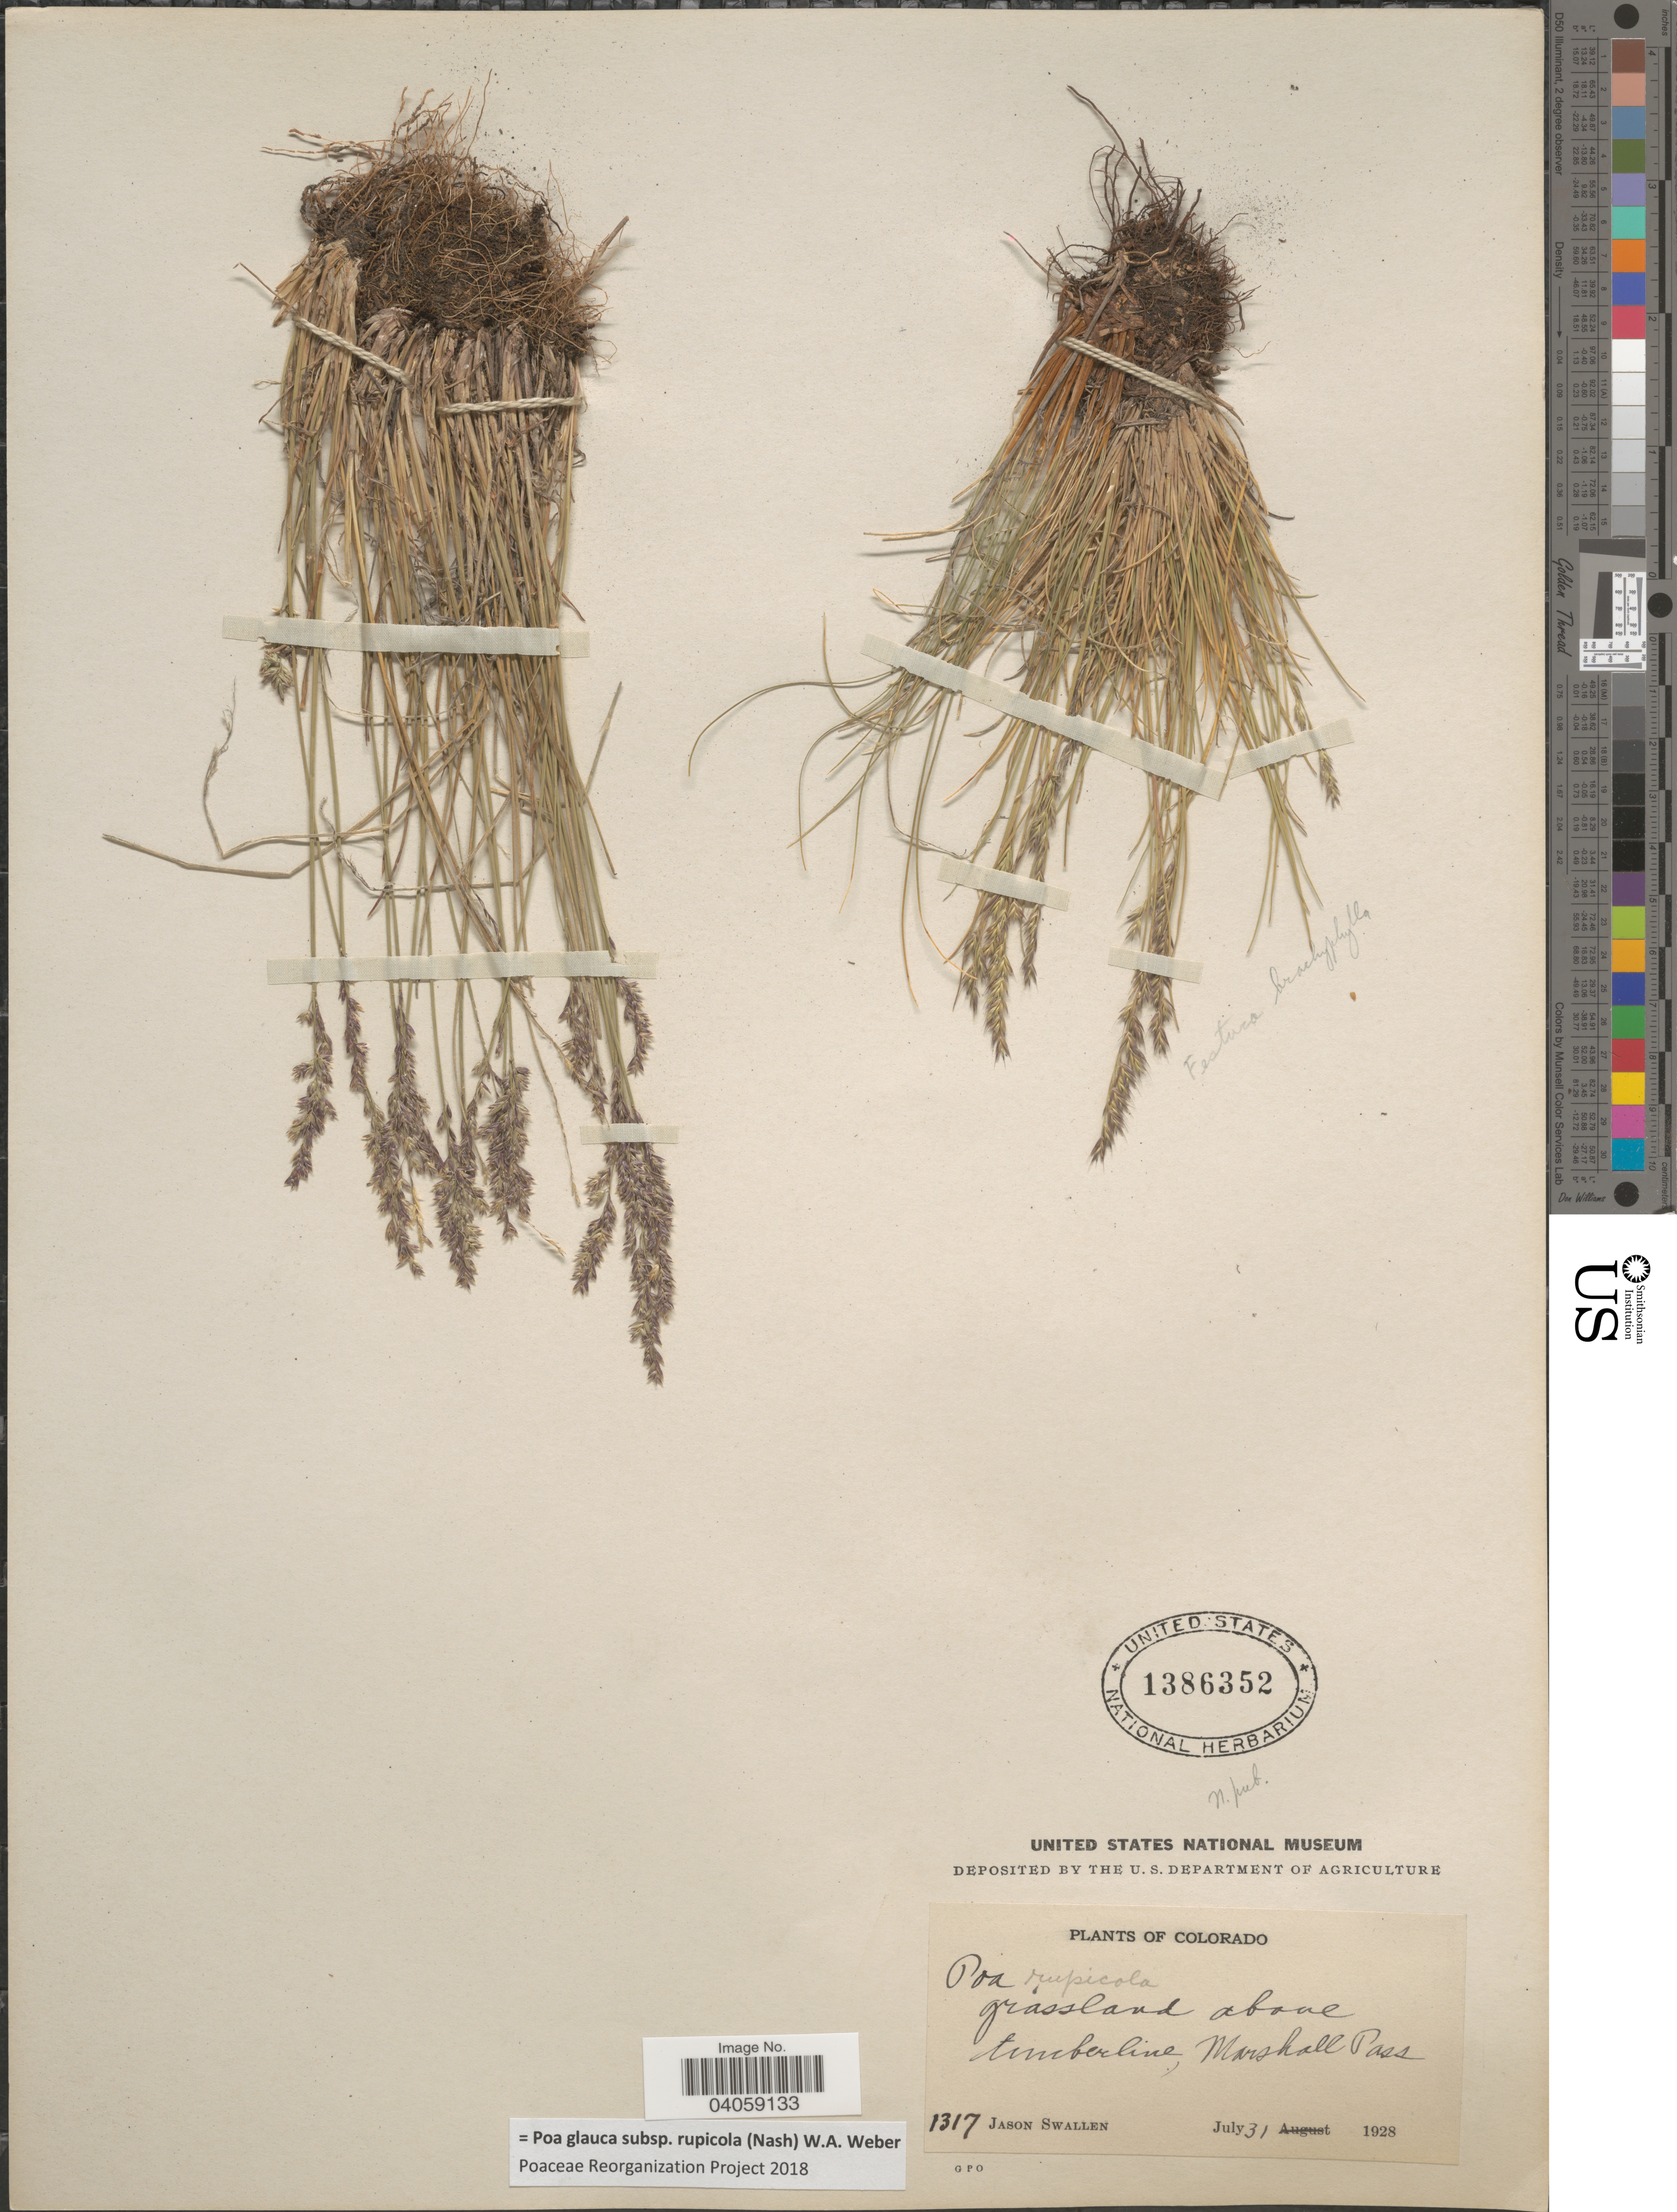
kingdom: Plantae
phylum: Tracheophyta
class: Liliopsida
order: Poales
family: Poaceae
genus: Poa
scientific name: Poa glauca subsp. rupicola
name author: (Nash) W.A. Weber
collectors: J. R. Swallen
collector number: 1317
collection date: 1928-07-31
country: United States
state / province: Colorado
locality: Grassland above timberline. Marshall Pass.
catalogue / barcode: US 1386352